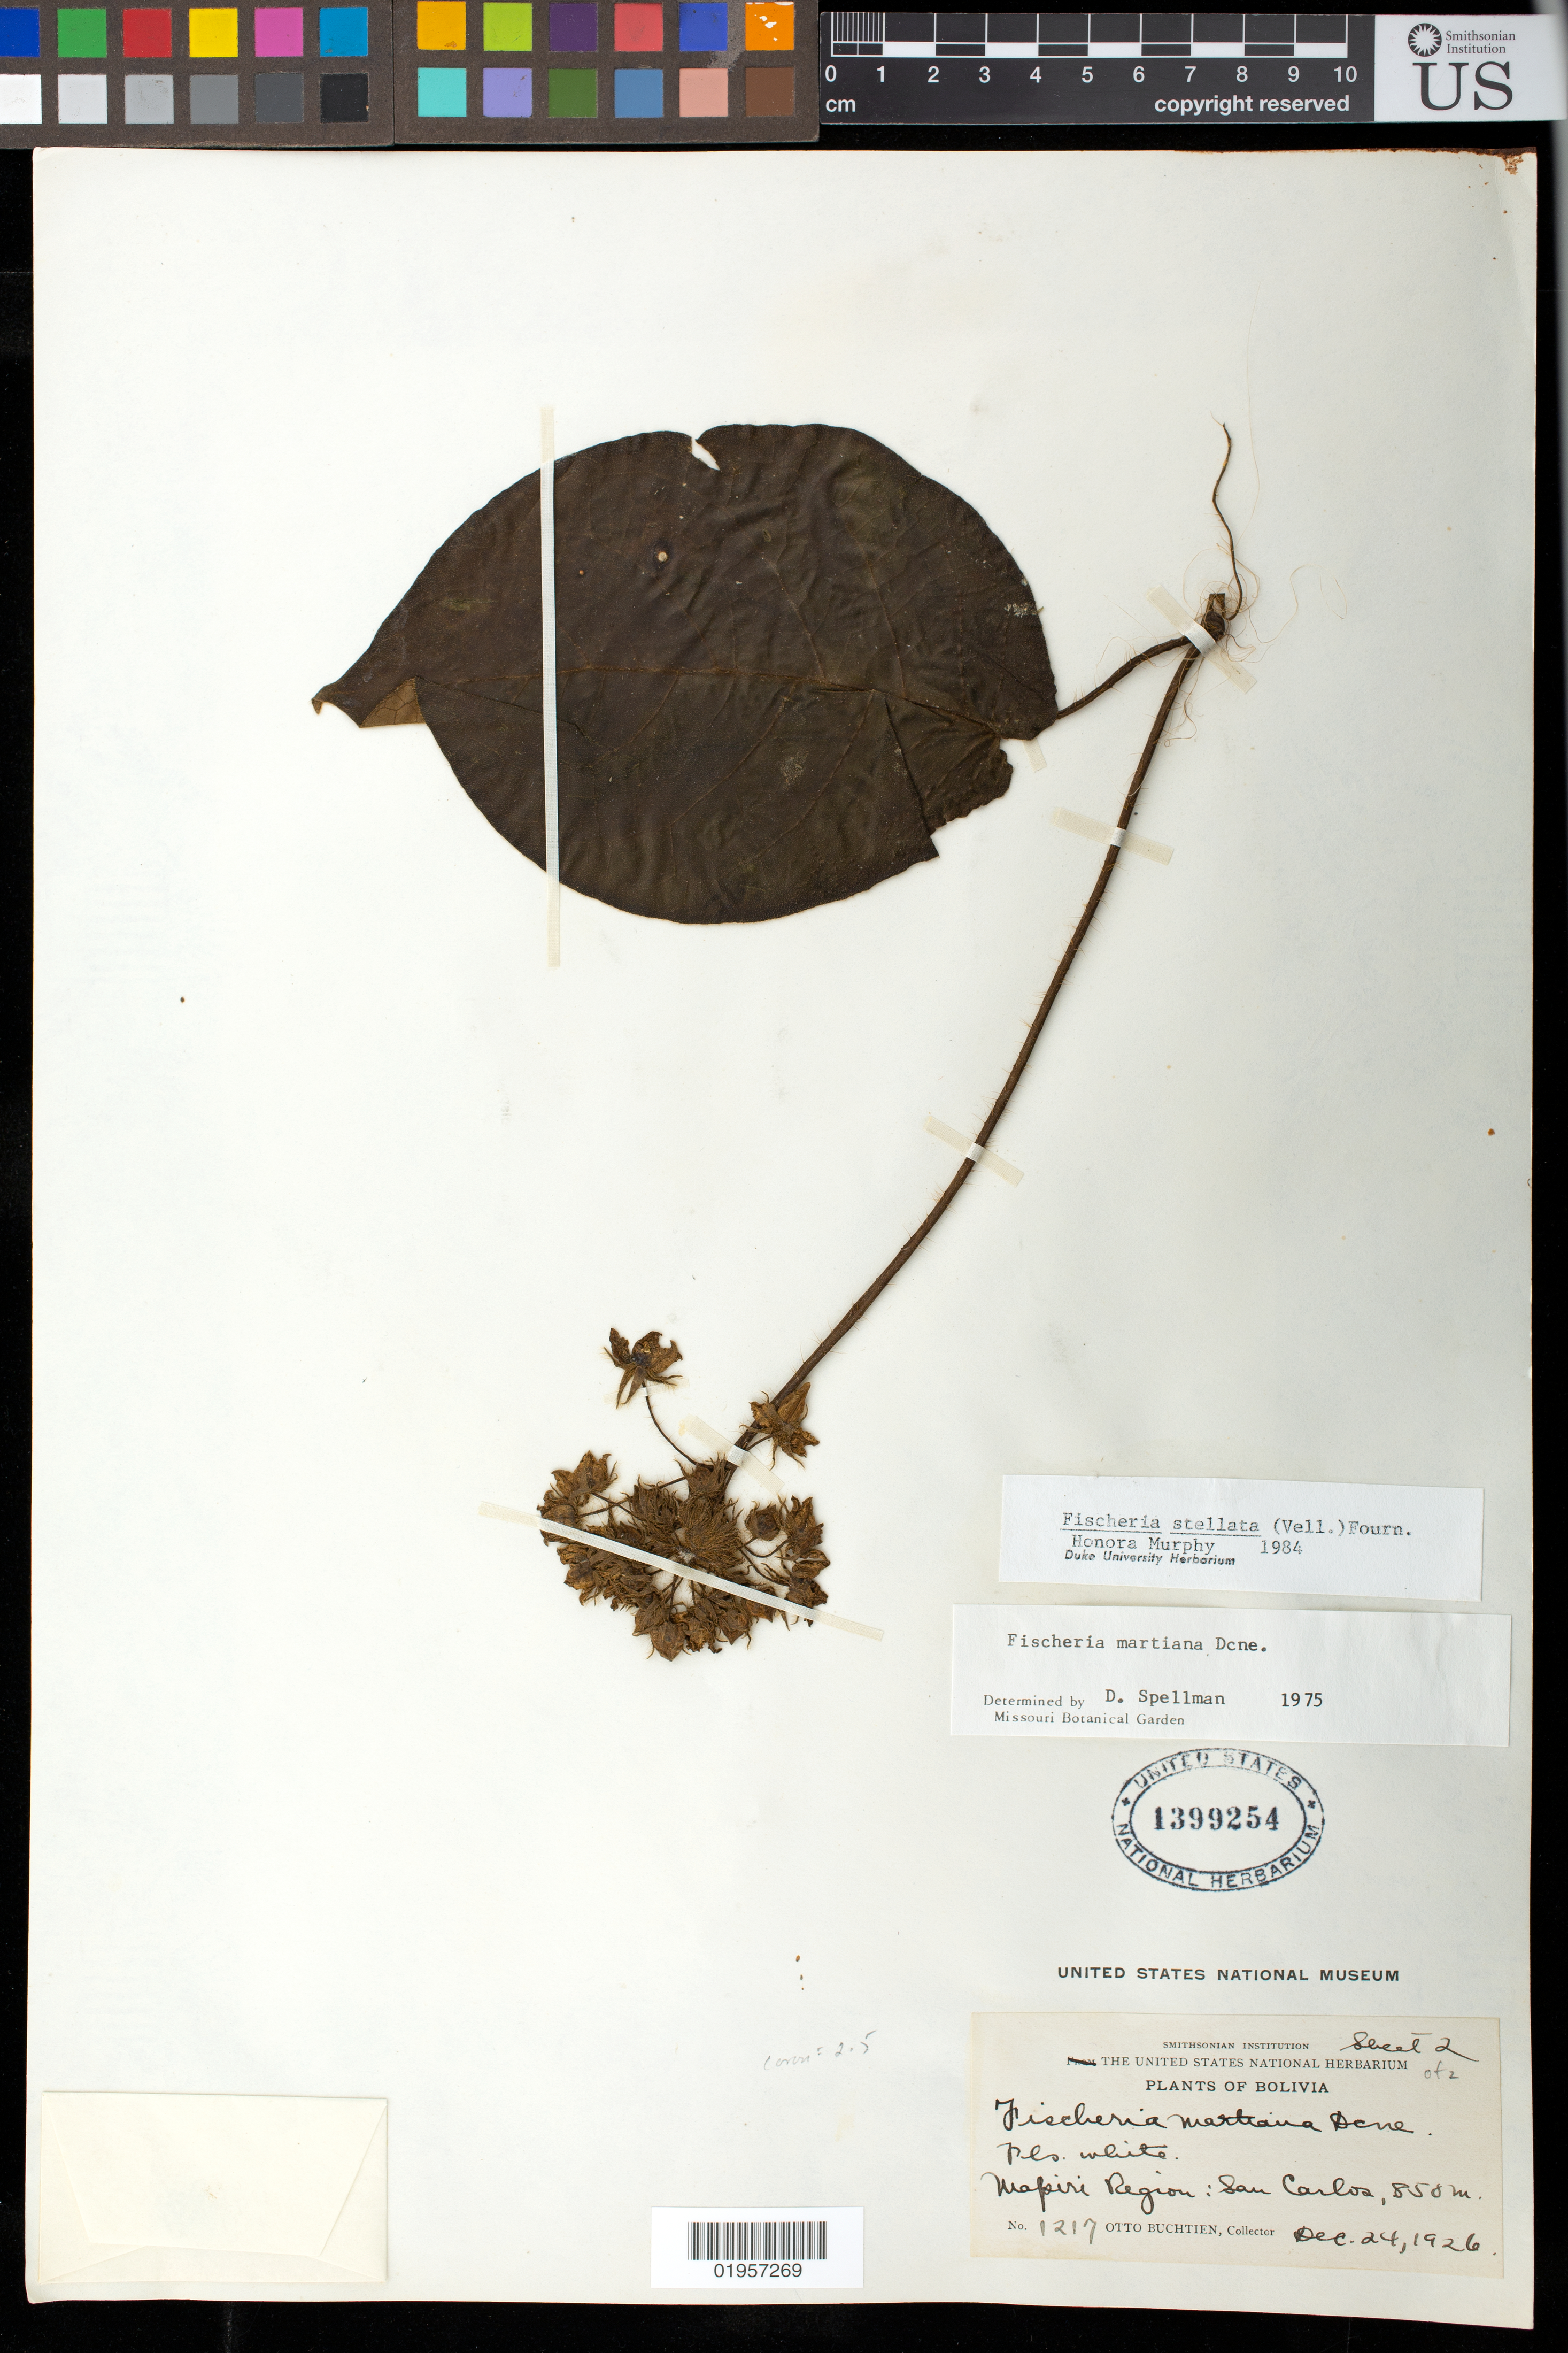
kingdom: Plantae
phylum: Tracheophyta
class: Magnoliopsida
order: Gentianales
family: Apocynaceae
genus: Fischeria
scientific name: Fischeria stellata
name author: (Vell.) E. Fourn.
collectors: O. Buchtien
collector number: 1217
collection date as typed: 24 Dec 1926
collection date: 1926-12-24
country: Bolivia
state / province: La Paz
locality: Mapiri region, San Carlos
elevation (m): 850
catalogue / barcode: US 1399254